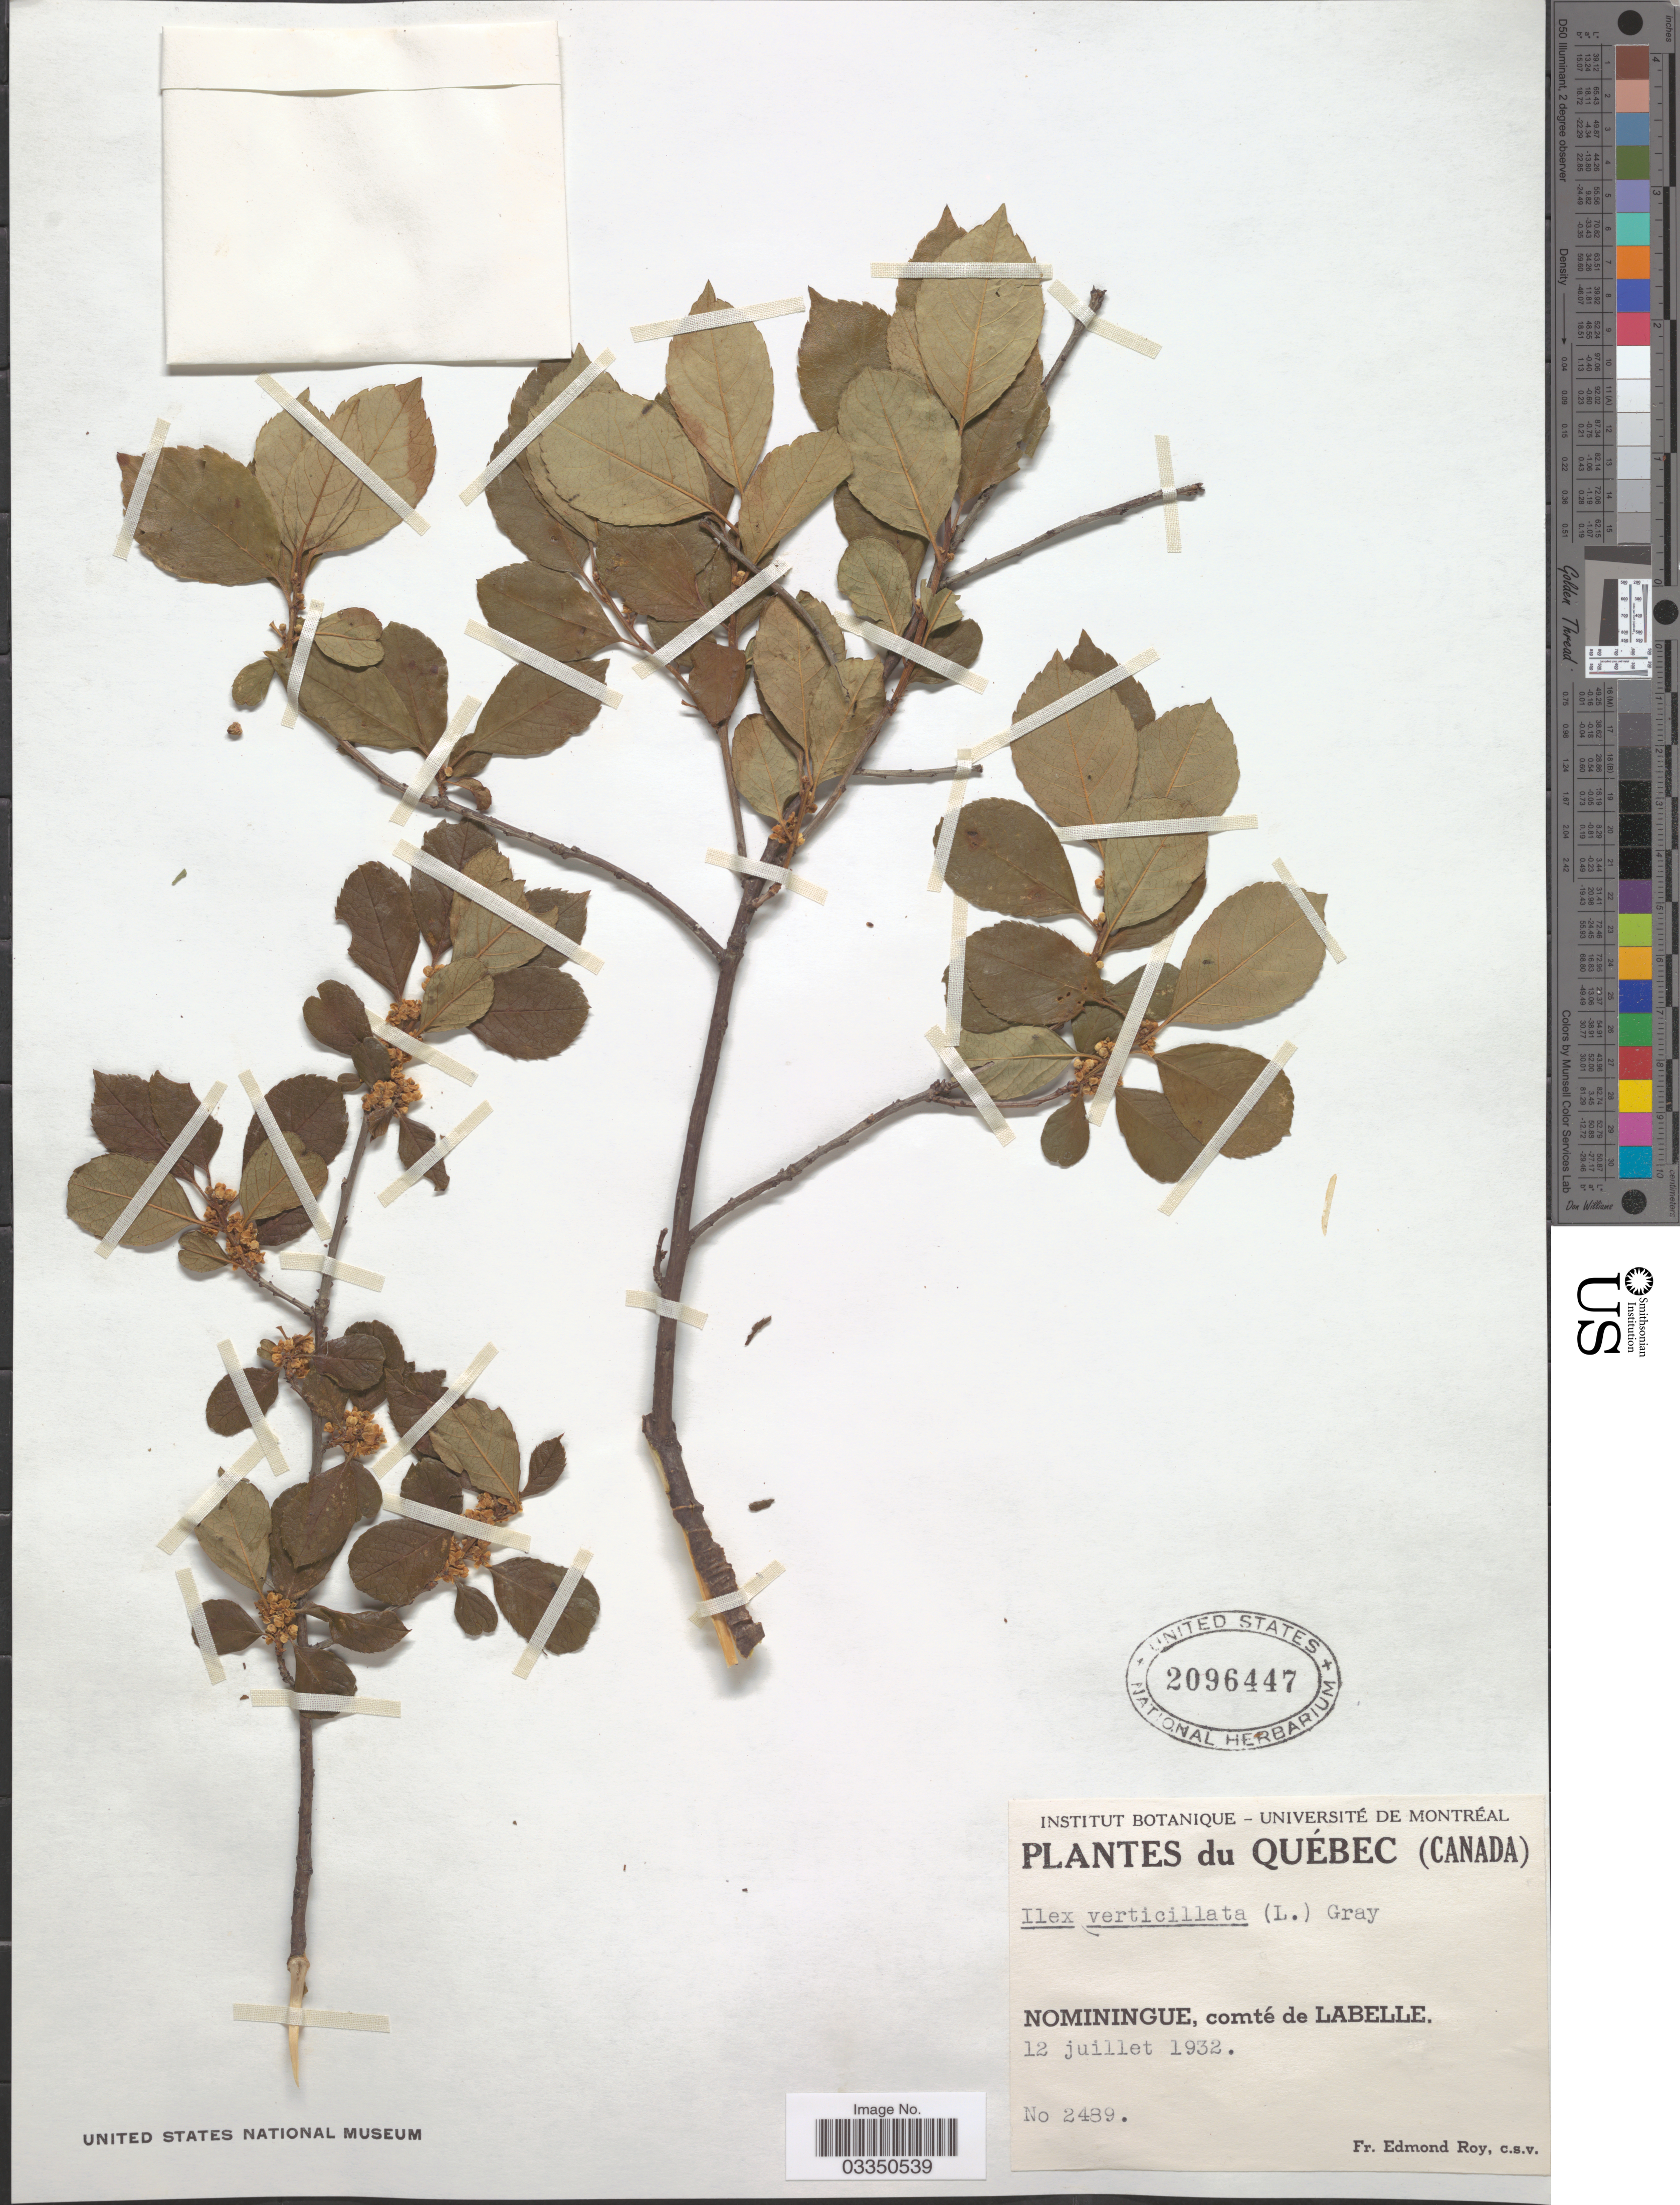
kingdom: Plantae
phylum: Tracheophyta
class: Magnoliopsida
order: Aquifoliales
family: Aquifoliaceae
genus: Ilex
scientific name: Ilex verticillata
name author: (L.) A. Gray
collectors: E. Roy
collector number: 2489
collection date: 1932-07-12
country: Canada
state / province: Quebec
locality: Nominingue, comté de Labelle.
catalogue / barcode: US 2096447